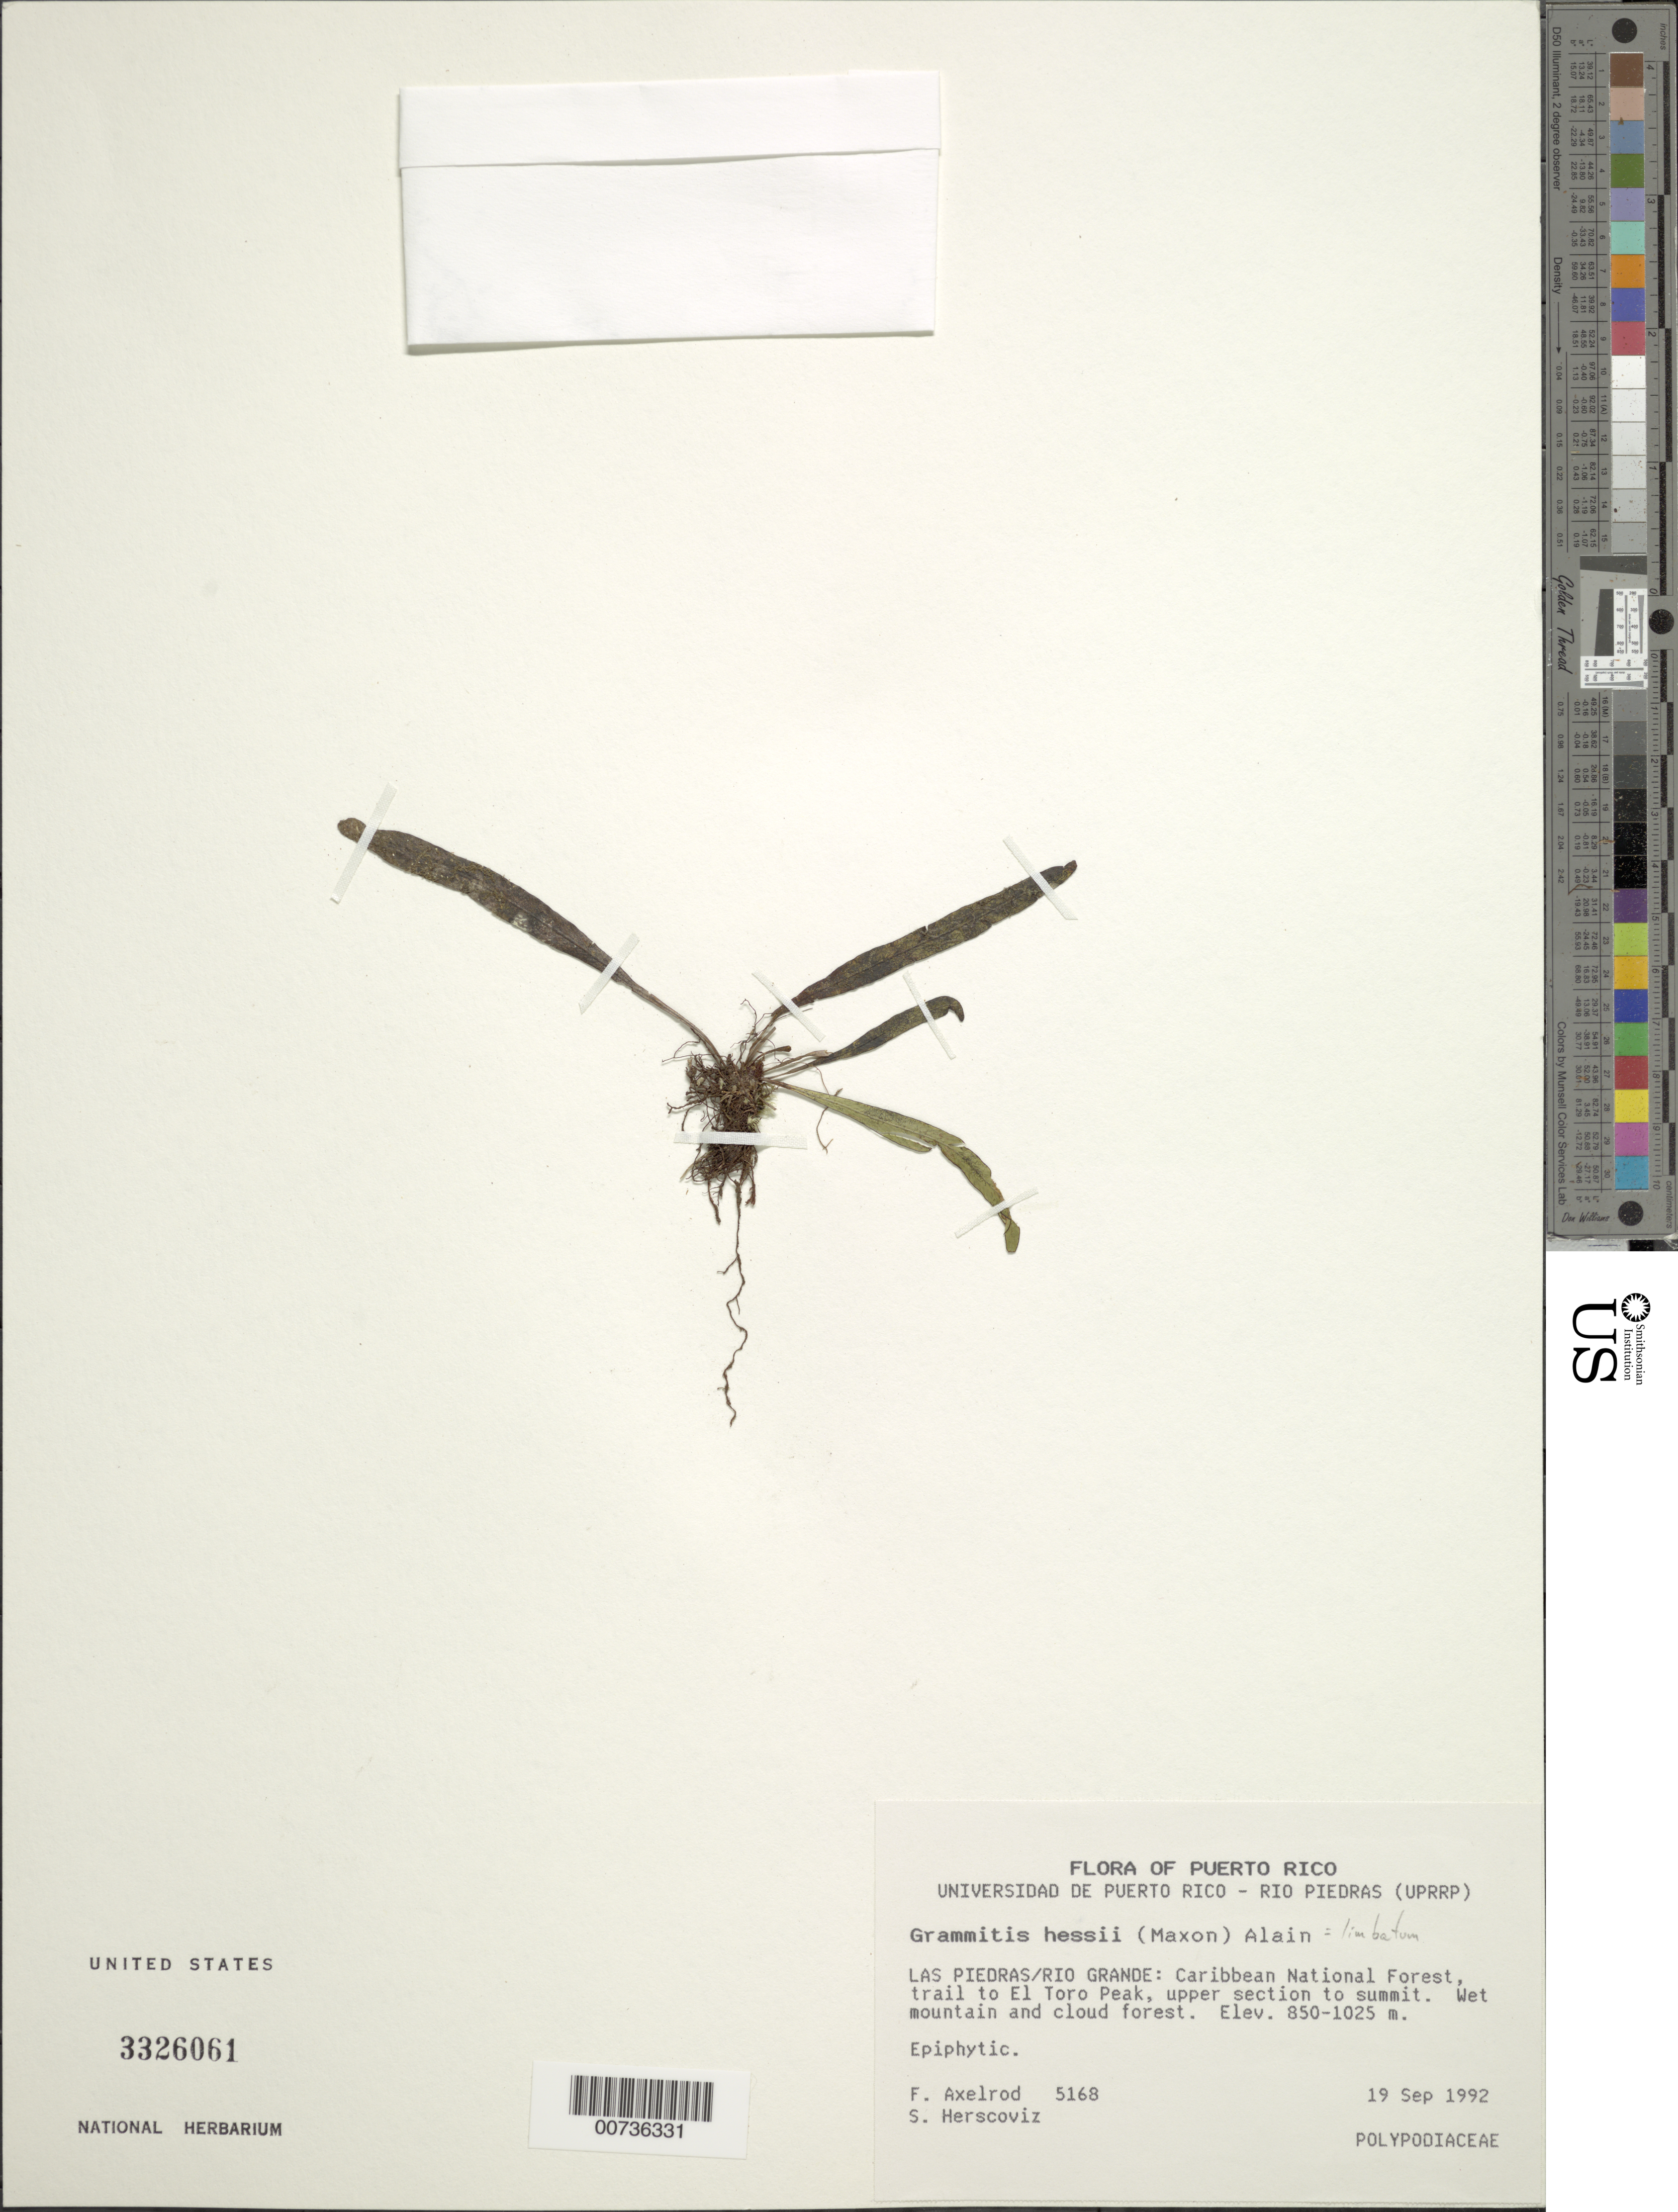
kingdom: Plantae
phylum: Tracheophyta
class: Polypodiopsida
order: Polypodiales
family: Polypodiaceae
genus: Grammitis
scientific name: Grammitis limbata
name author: Fée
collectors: F. S. Axelrod & S. Herscoviz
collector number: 5168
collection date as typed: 19 Sep 1992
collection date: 1992-09-19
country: Puerto Rico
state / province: Río Grande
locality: Las Piedras, Rio Grande: Caribbean National Forest, trail to El Toro Peak, upper section to summit. Wet mountain and cloud forest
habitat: Epiphytic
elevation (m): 850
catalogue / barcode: US 3226061